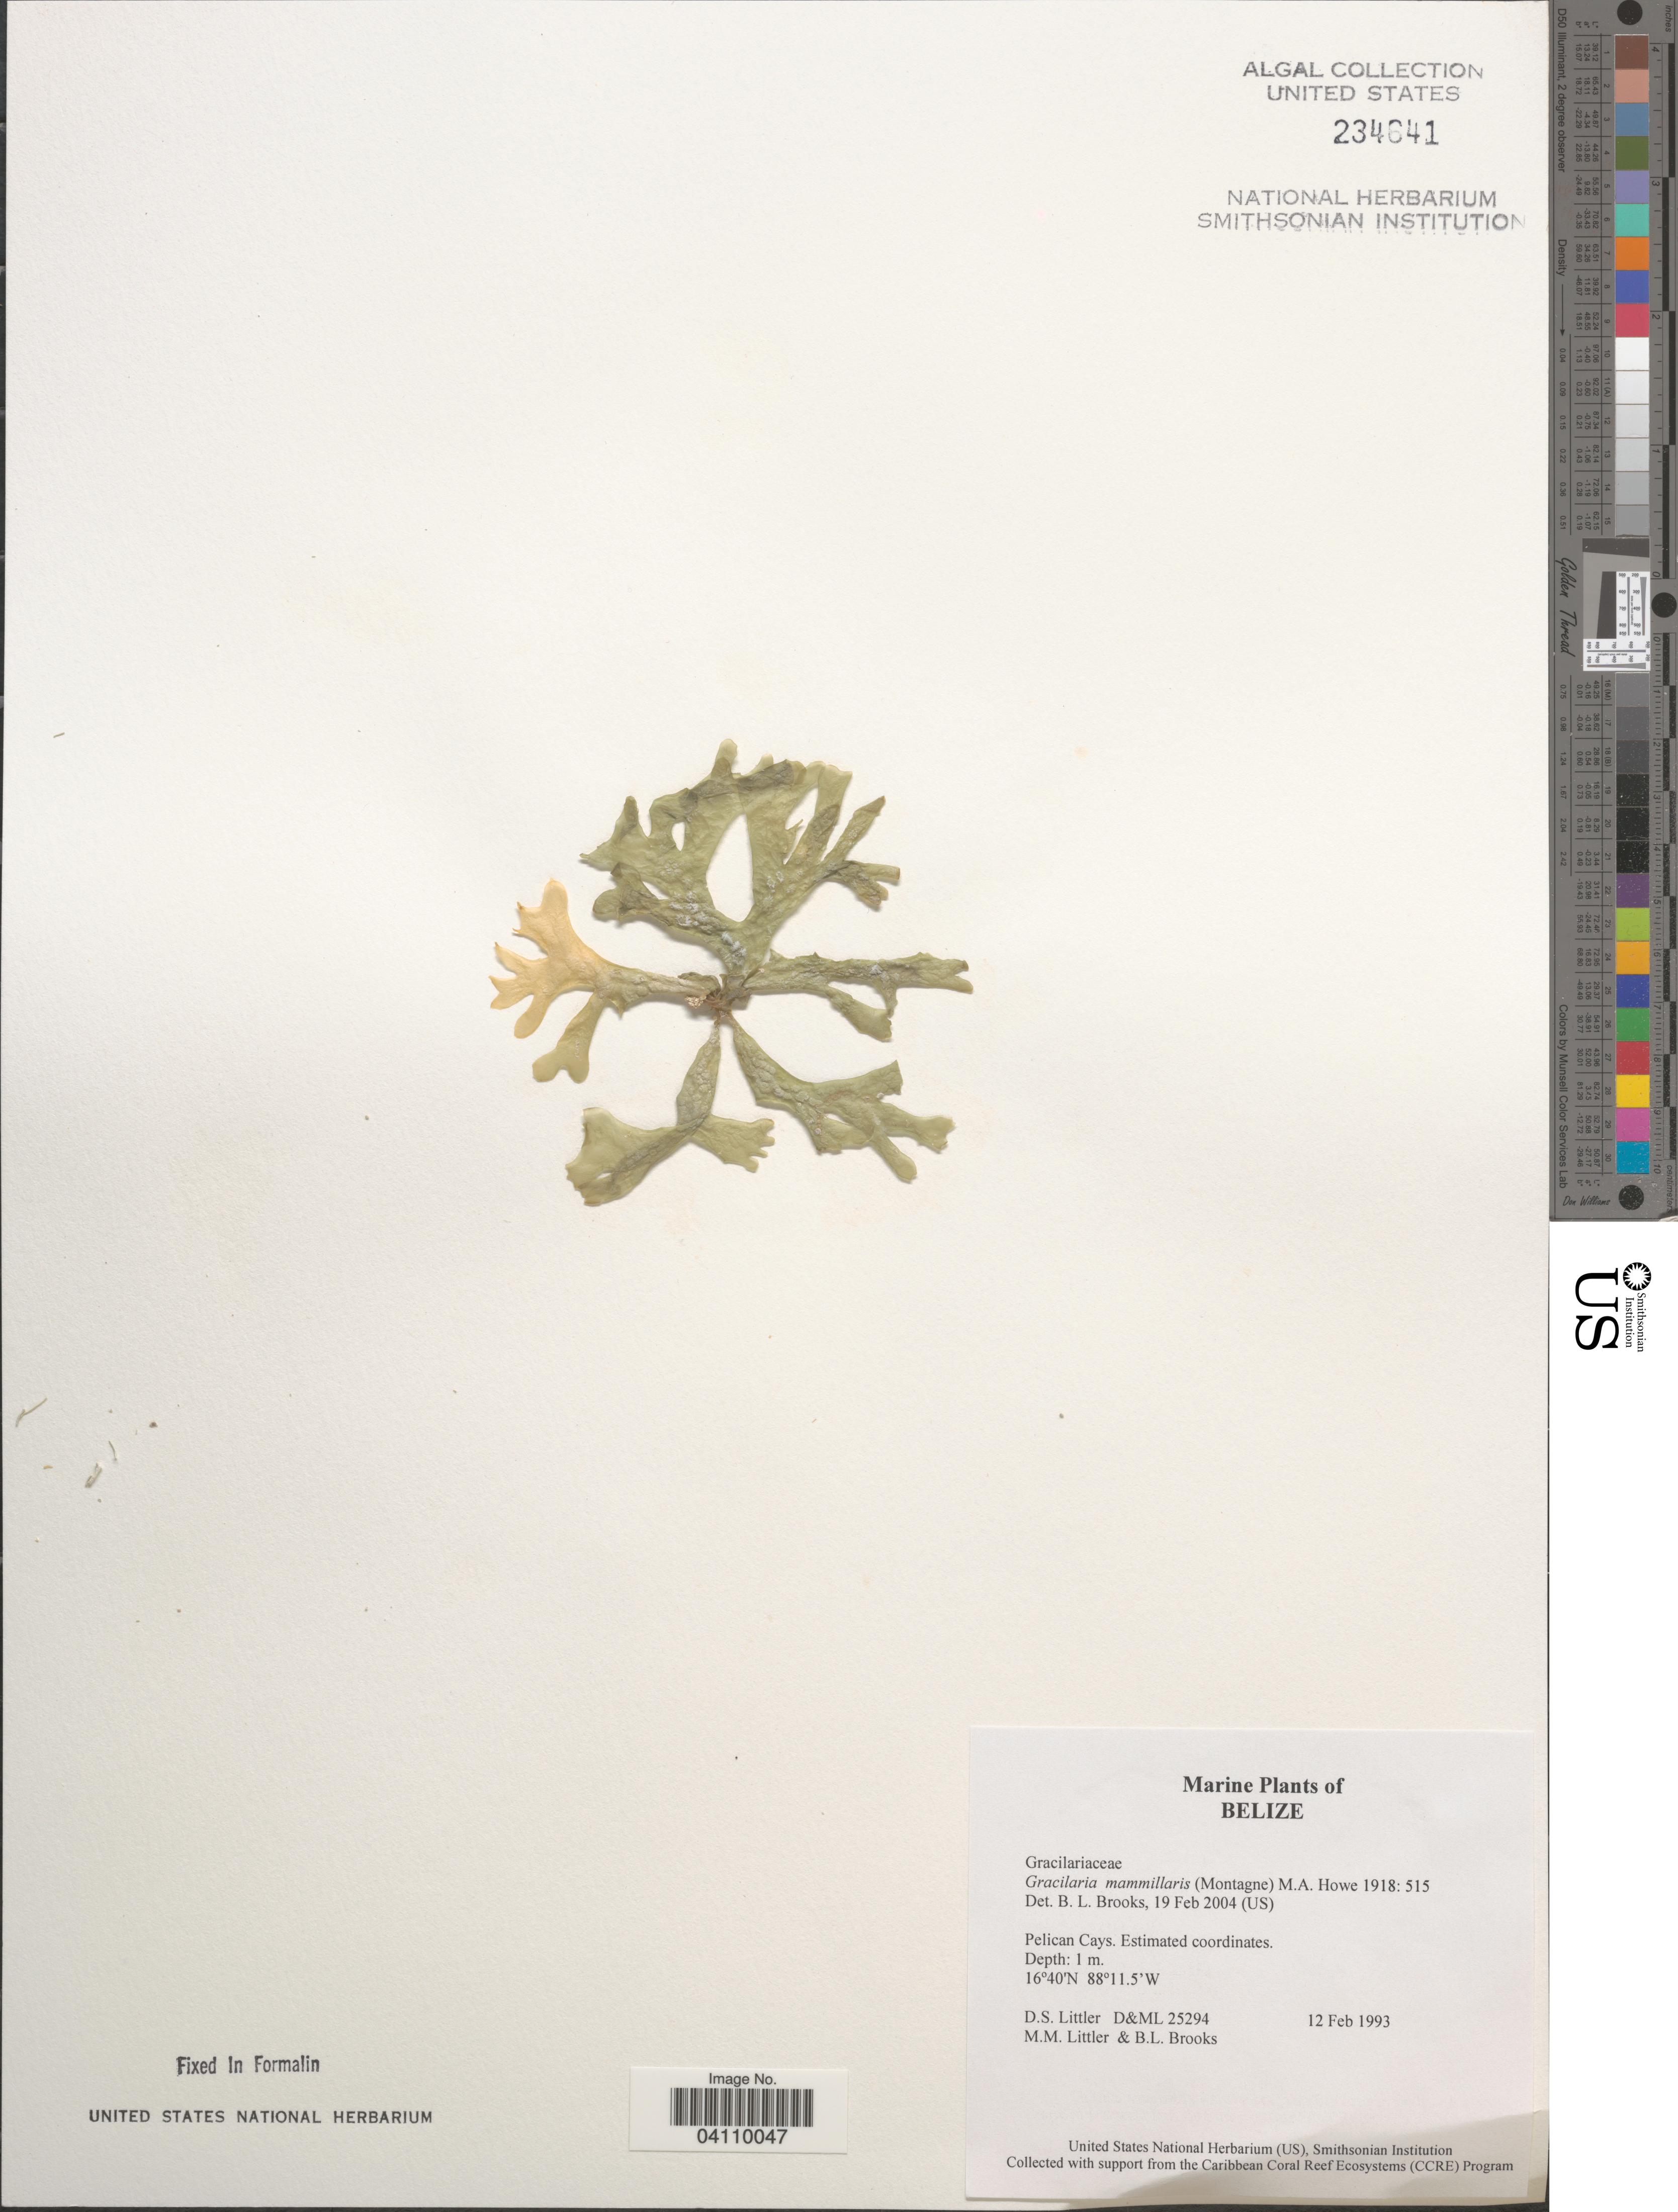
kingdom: Plantae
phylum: Rhodophyta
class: Florideophyceae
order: Gracilariales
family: Gracilariaceae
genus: Gracilaria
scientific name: Gracilaria mammillaris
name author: (Mont.) M. Howe in Britton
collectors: D. S. Littler & B. Brooks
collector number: D&ML 25294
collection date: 1993-02-12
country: Belize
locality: Pelican Cays.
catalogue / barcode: US 234641